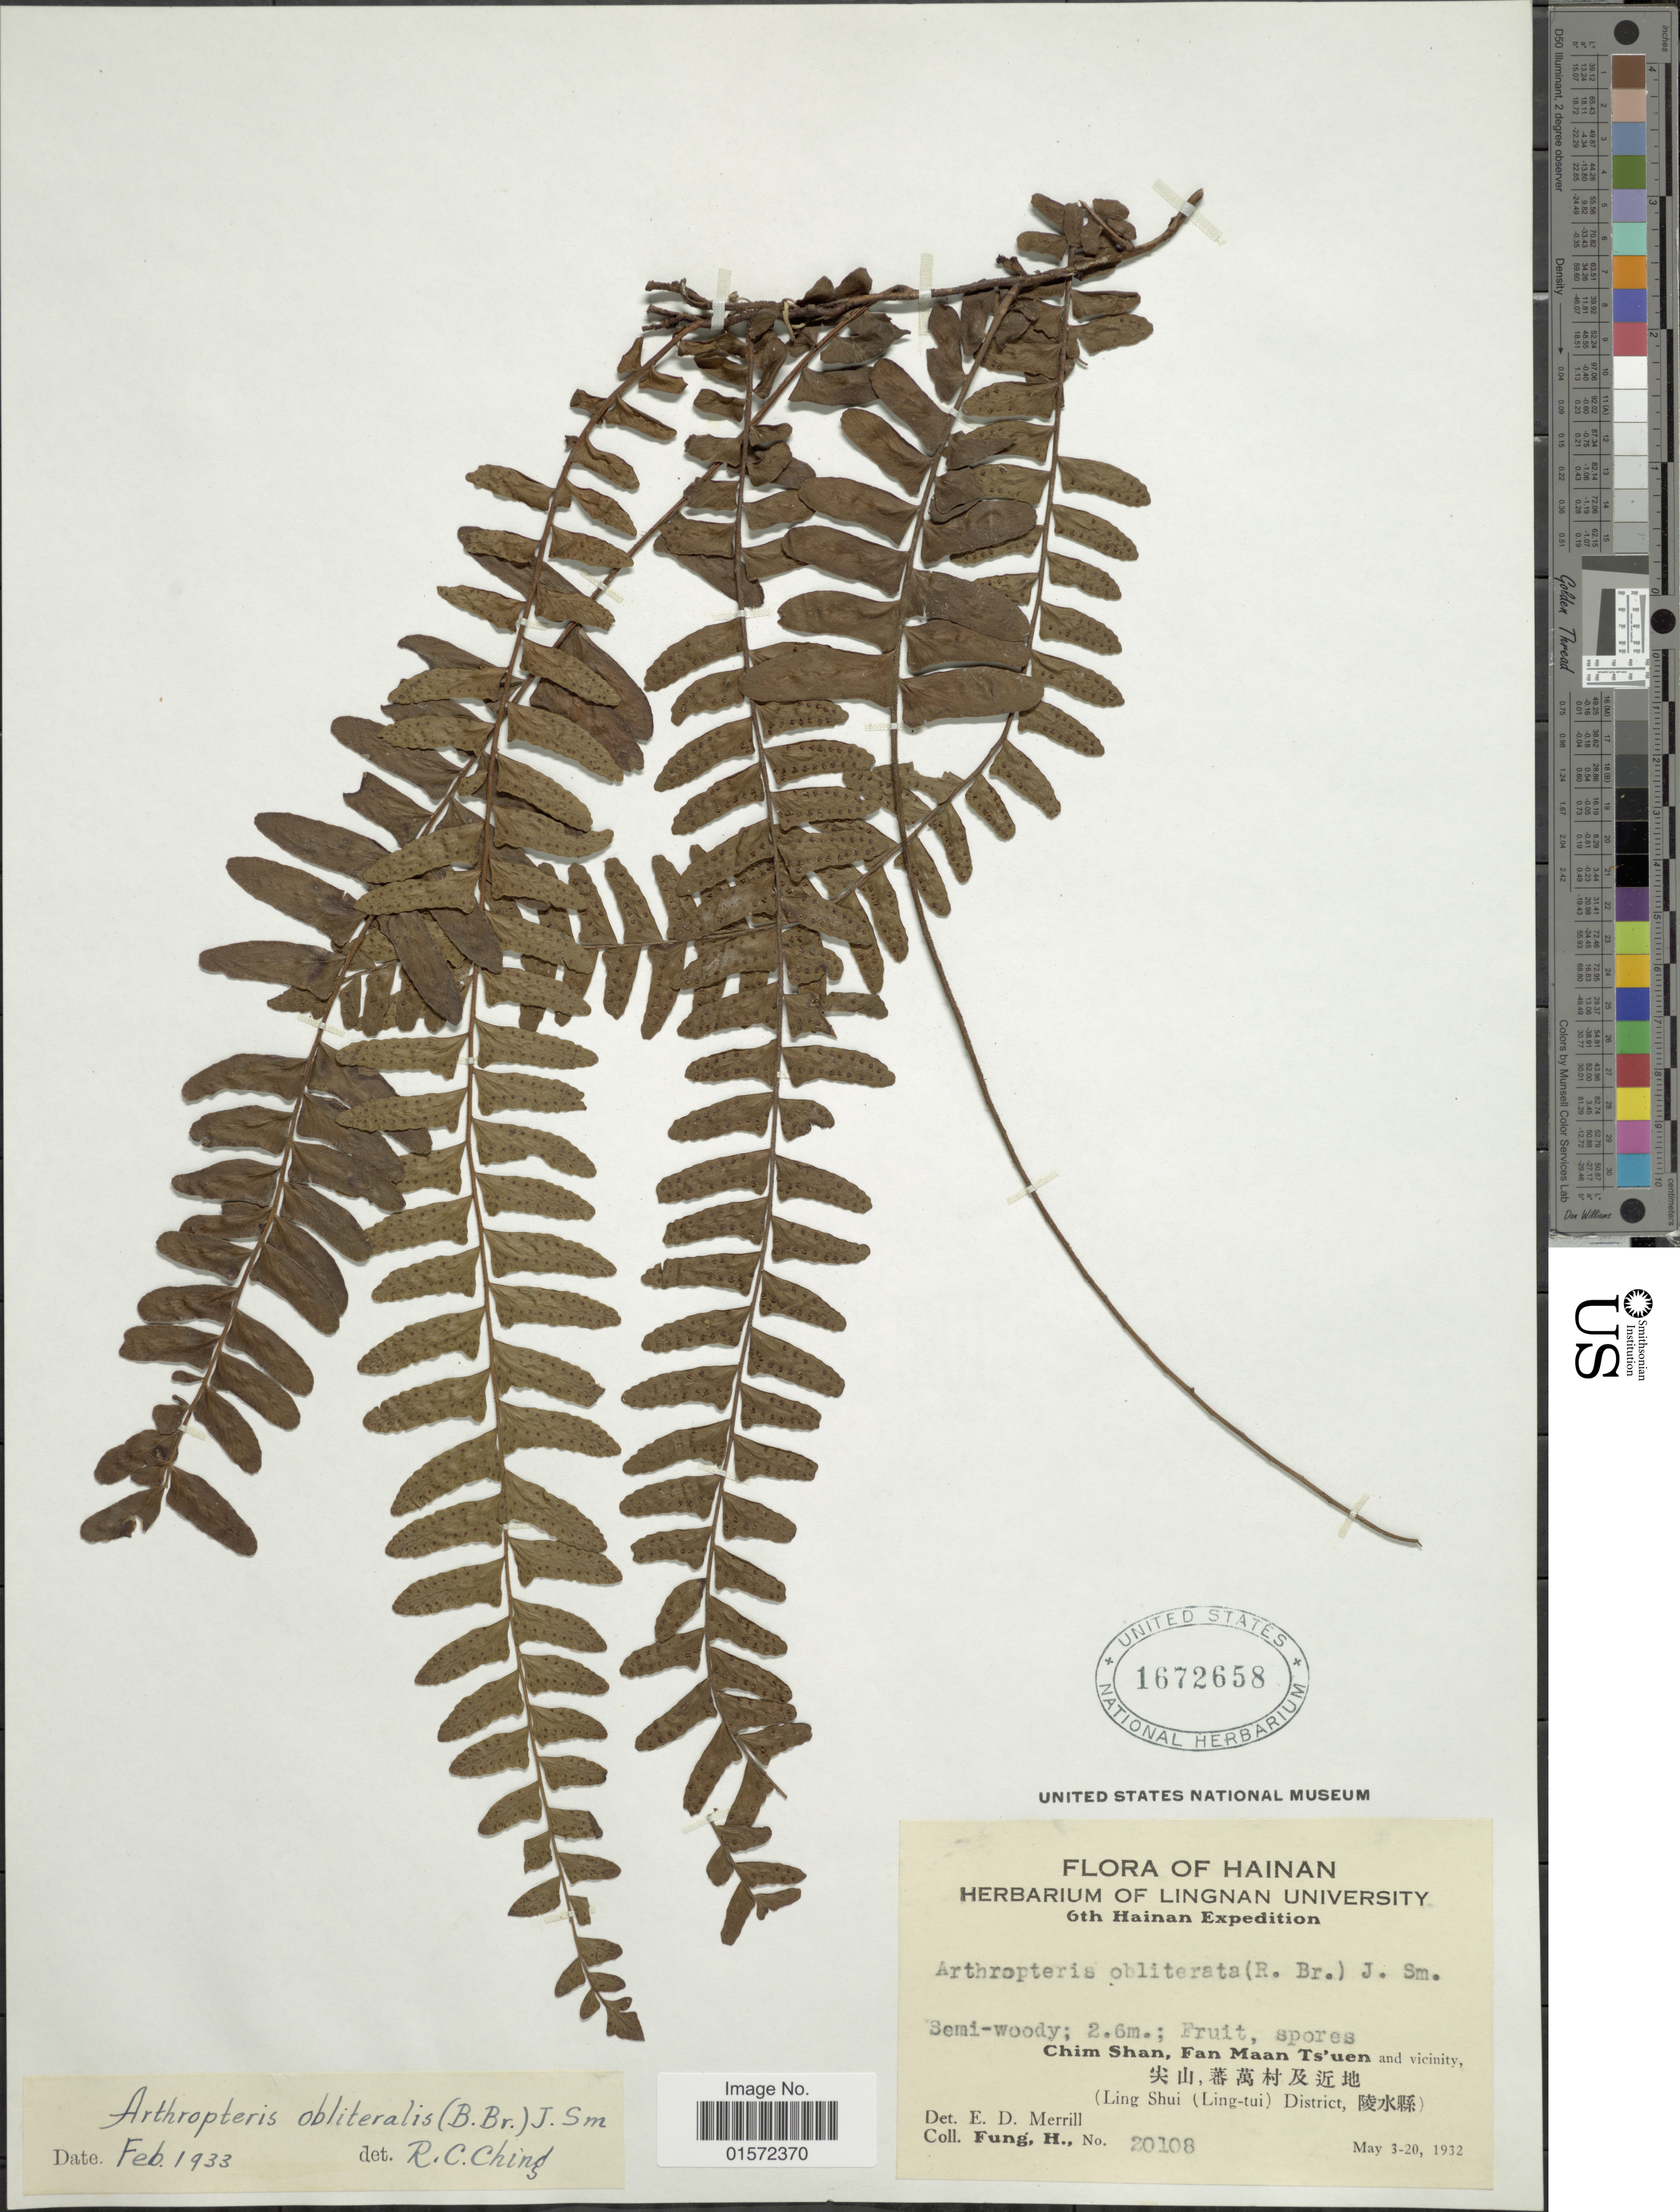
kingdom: Plantae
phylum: Tracheophyta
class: Polypodiopsida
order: Polypodiales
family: Tectariaceae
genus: Arthropteris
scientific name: Arthropteris palisotii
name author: (Desv.) Alston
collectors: H. Fung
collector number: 20108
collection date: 1932-05-03/1932-05-20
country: China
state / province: Hainan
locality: Hainan,Chim shan, fan Maan Ts'uen and vicinity, (Ling Shui(Ling-tui) district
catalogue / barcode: US 1672658